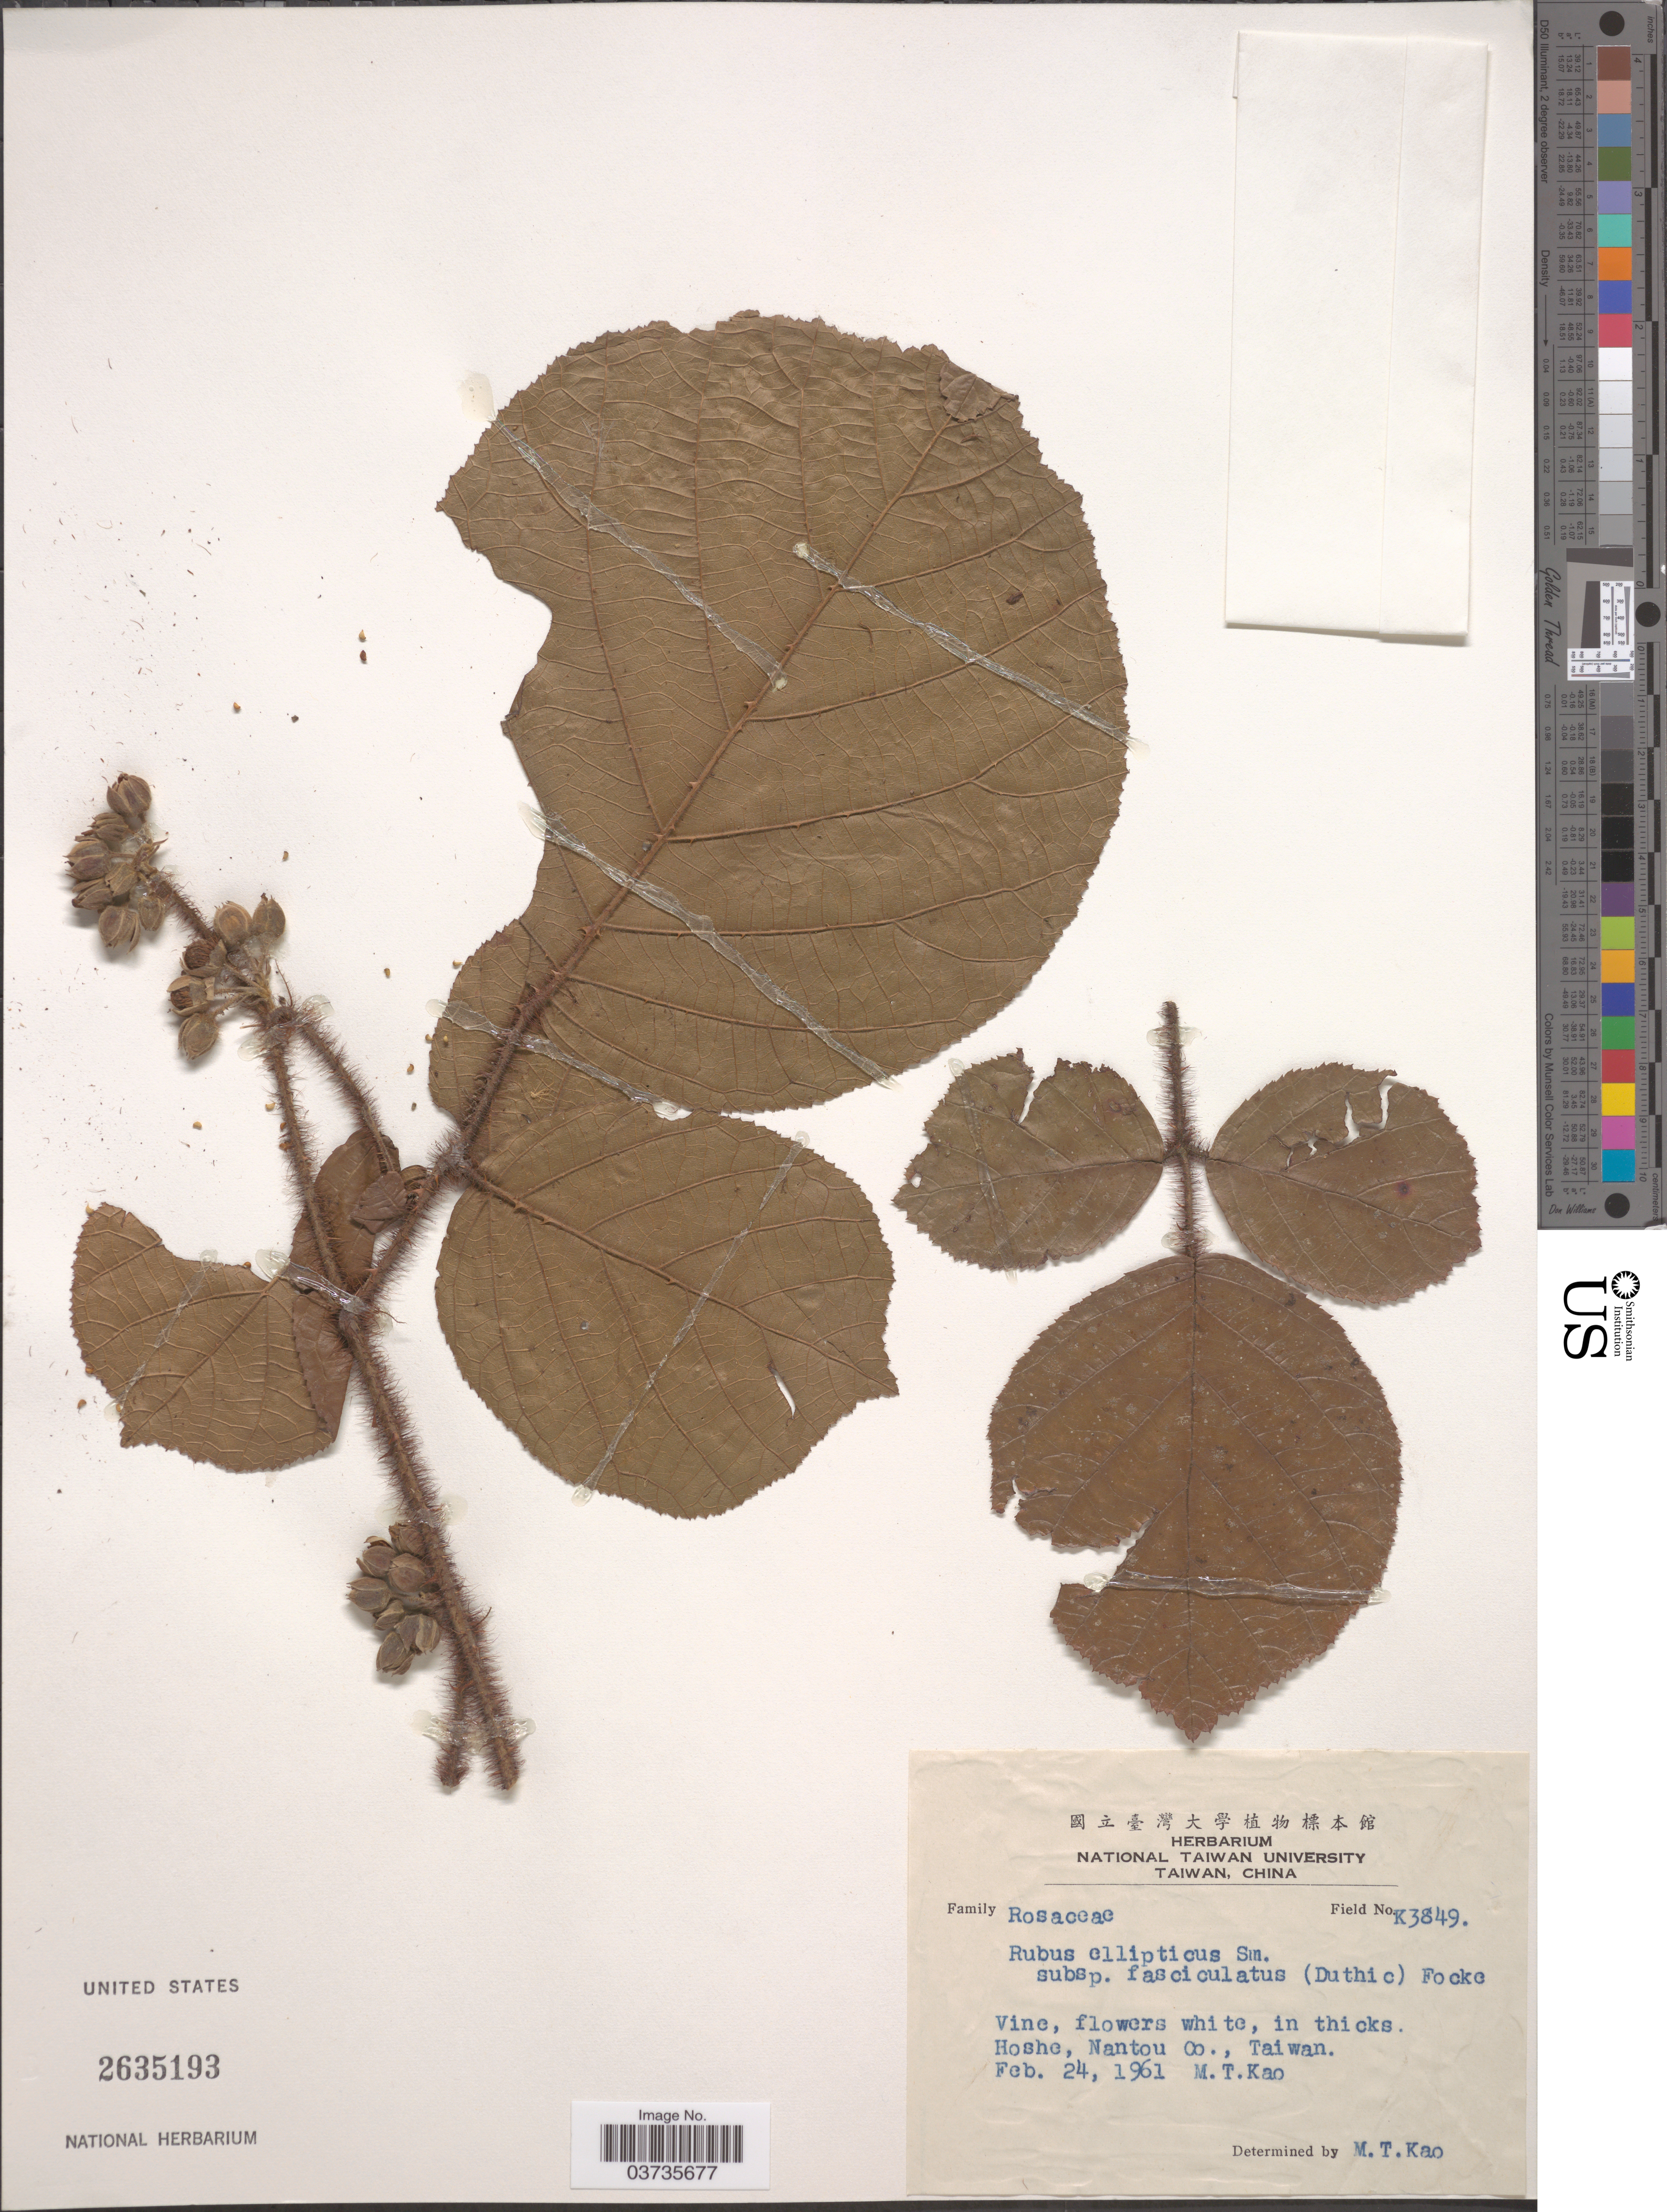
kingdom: Plantae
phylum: Tracheophyta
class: Magnoliopsida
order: Rosales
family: Rosaceae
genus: Rubus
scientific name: Rubus ellipticus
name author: Sm.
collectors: M. T. Kao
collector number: K3849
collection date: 1961-02-24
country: Taiwan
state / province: Nantou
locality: Hoshe, Nantou Co.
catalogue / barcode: US 2635193